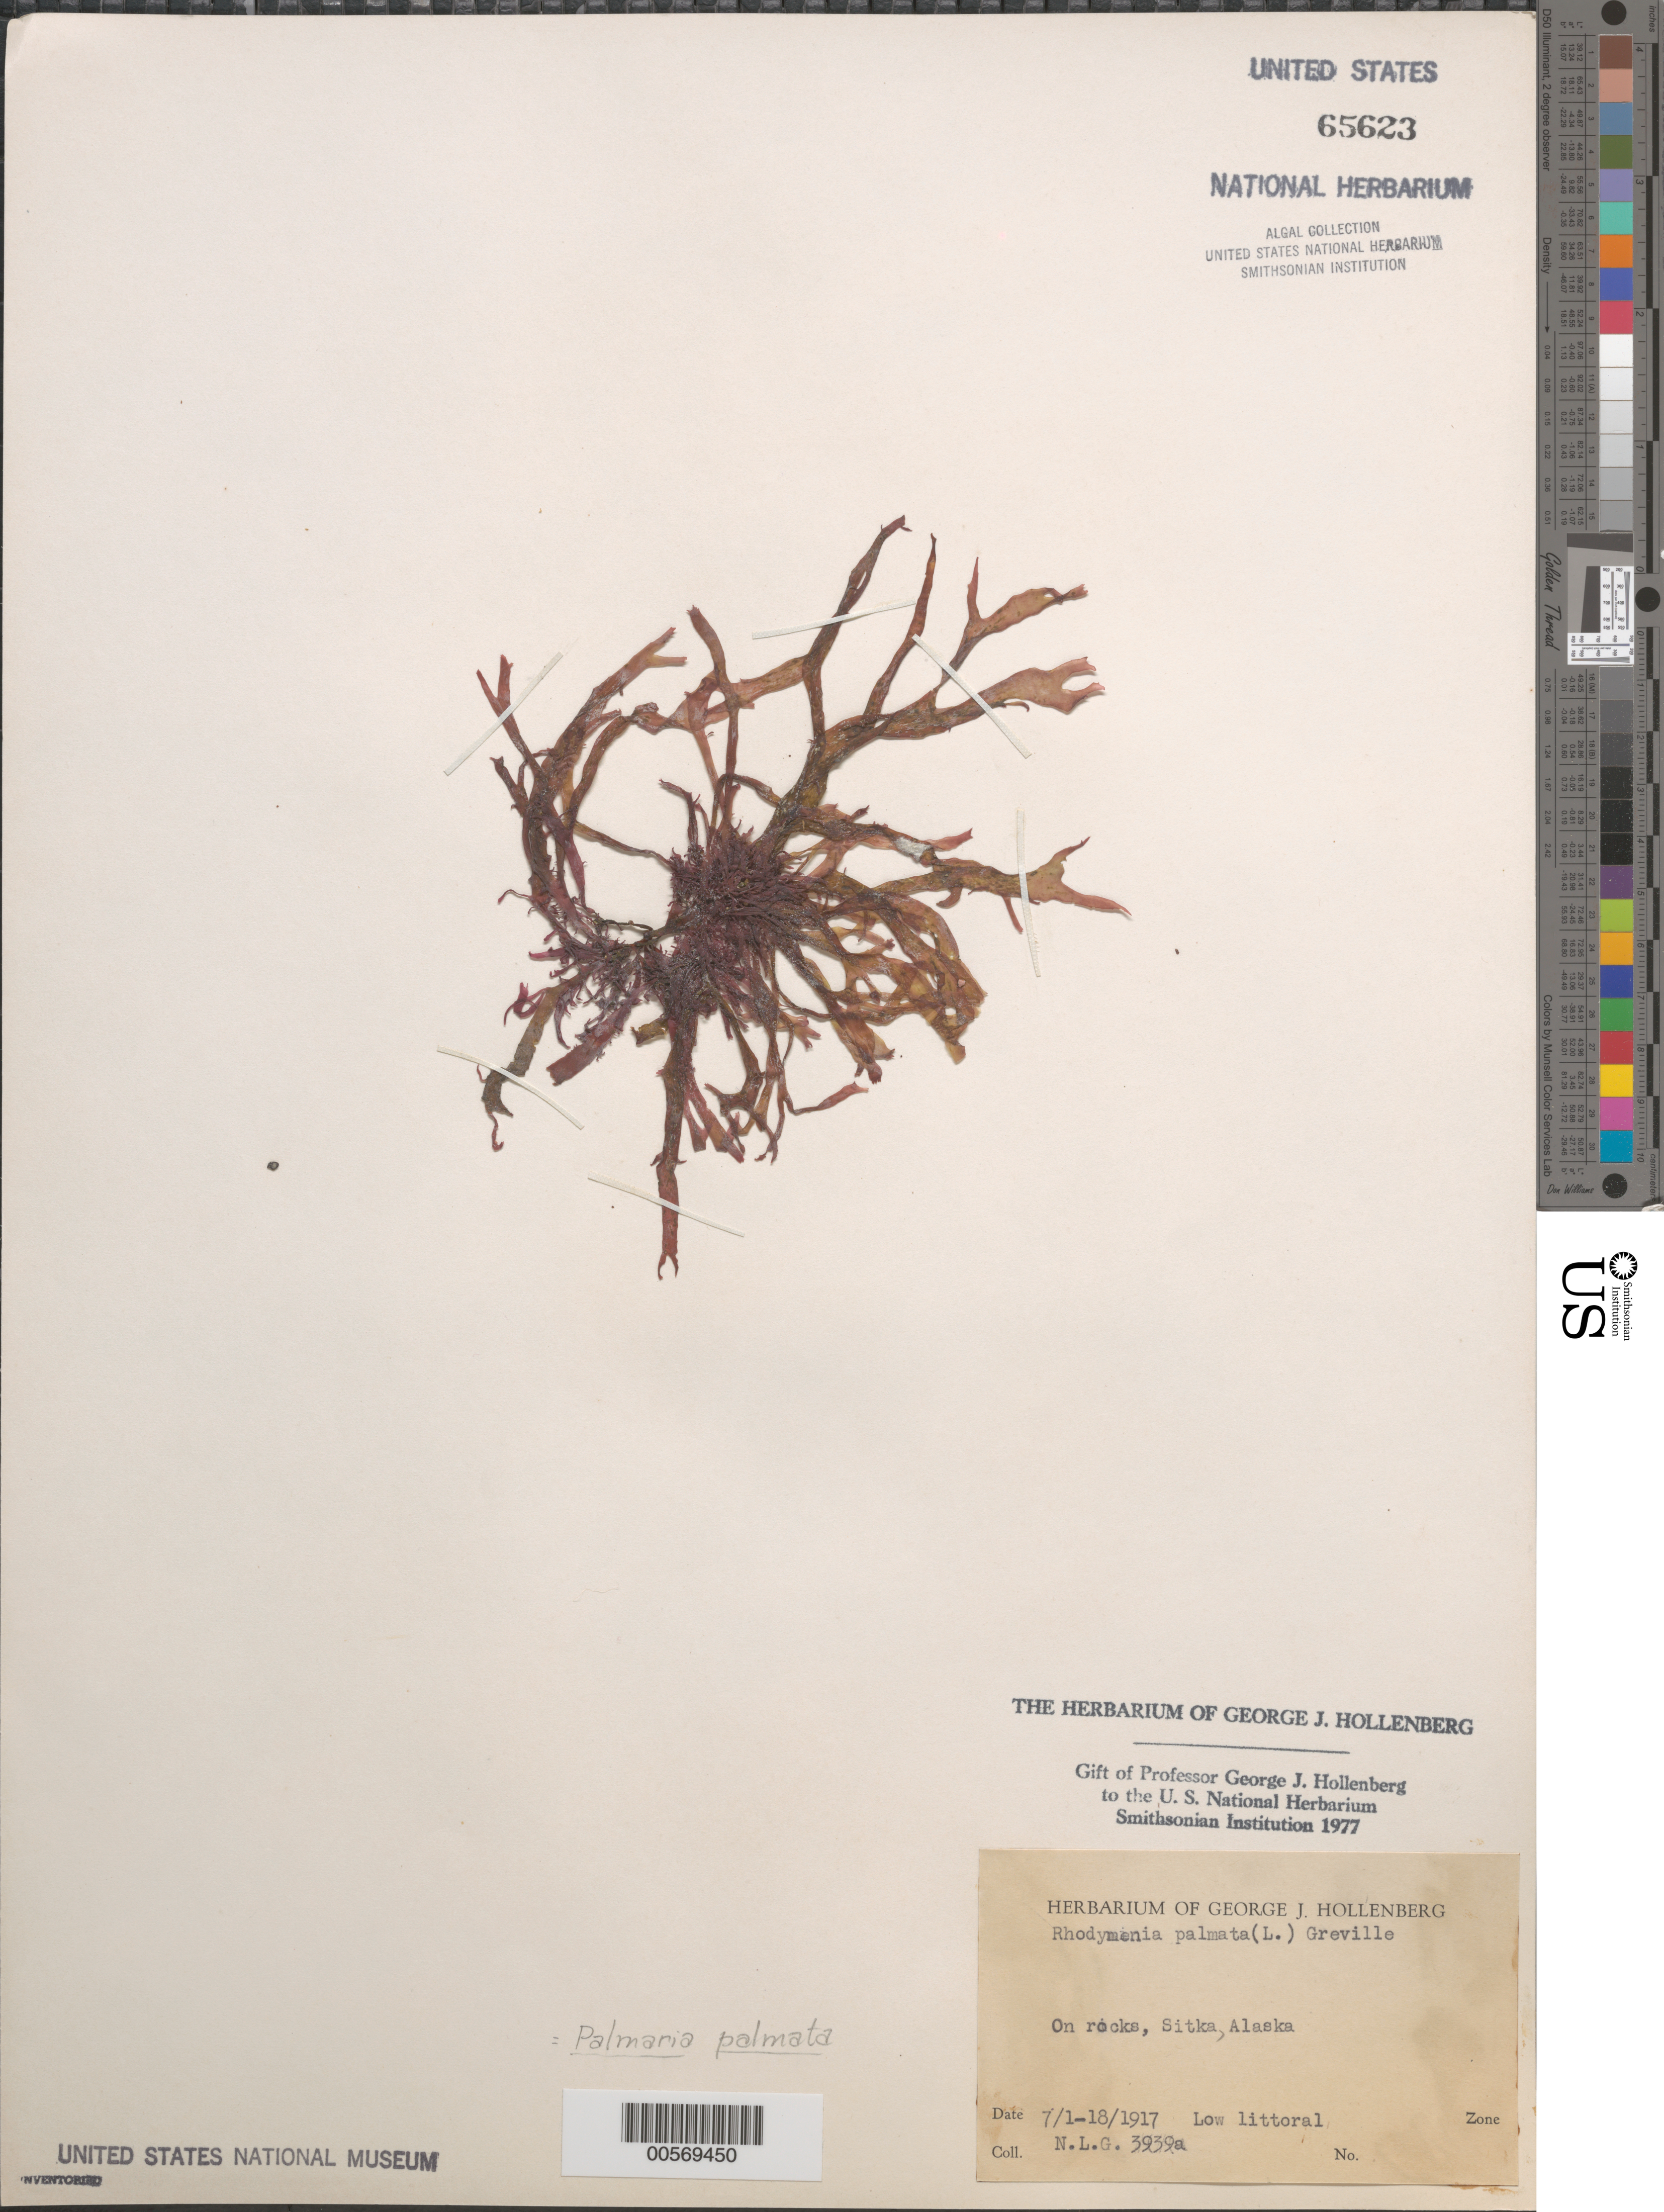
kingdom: Plantae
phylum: Rhodophyta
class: Florideophyceae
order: Palmariales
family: Palmariaceae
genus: Palmaria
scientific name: Palmaria palmata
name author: (L.) F. Weber & D. Mohr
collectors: N. Gardner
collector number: NLG 3939a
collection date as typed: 01 Jul 1917 to 18 Jul 1917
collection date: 1917-07-01/1917-07-18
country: United States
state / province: Alaska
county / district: Sitka Division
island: Baranof Island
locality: Sitka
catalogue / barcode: US 65623